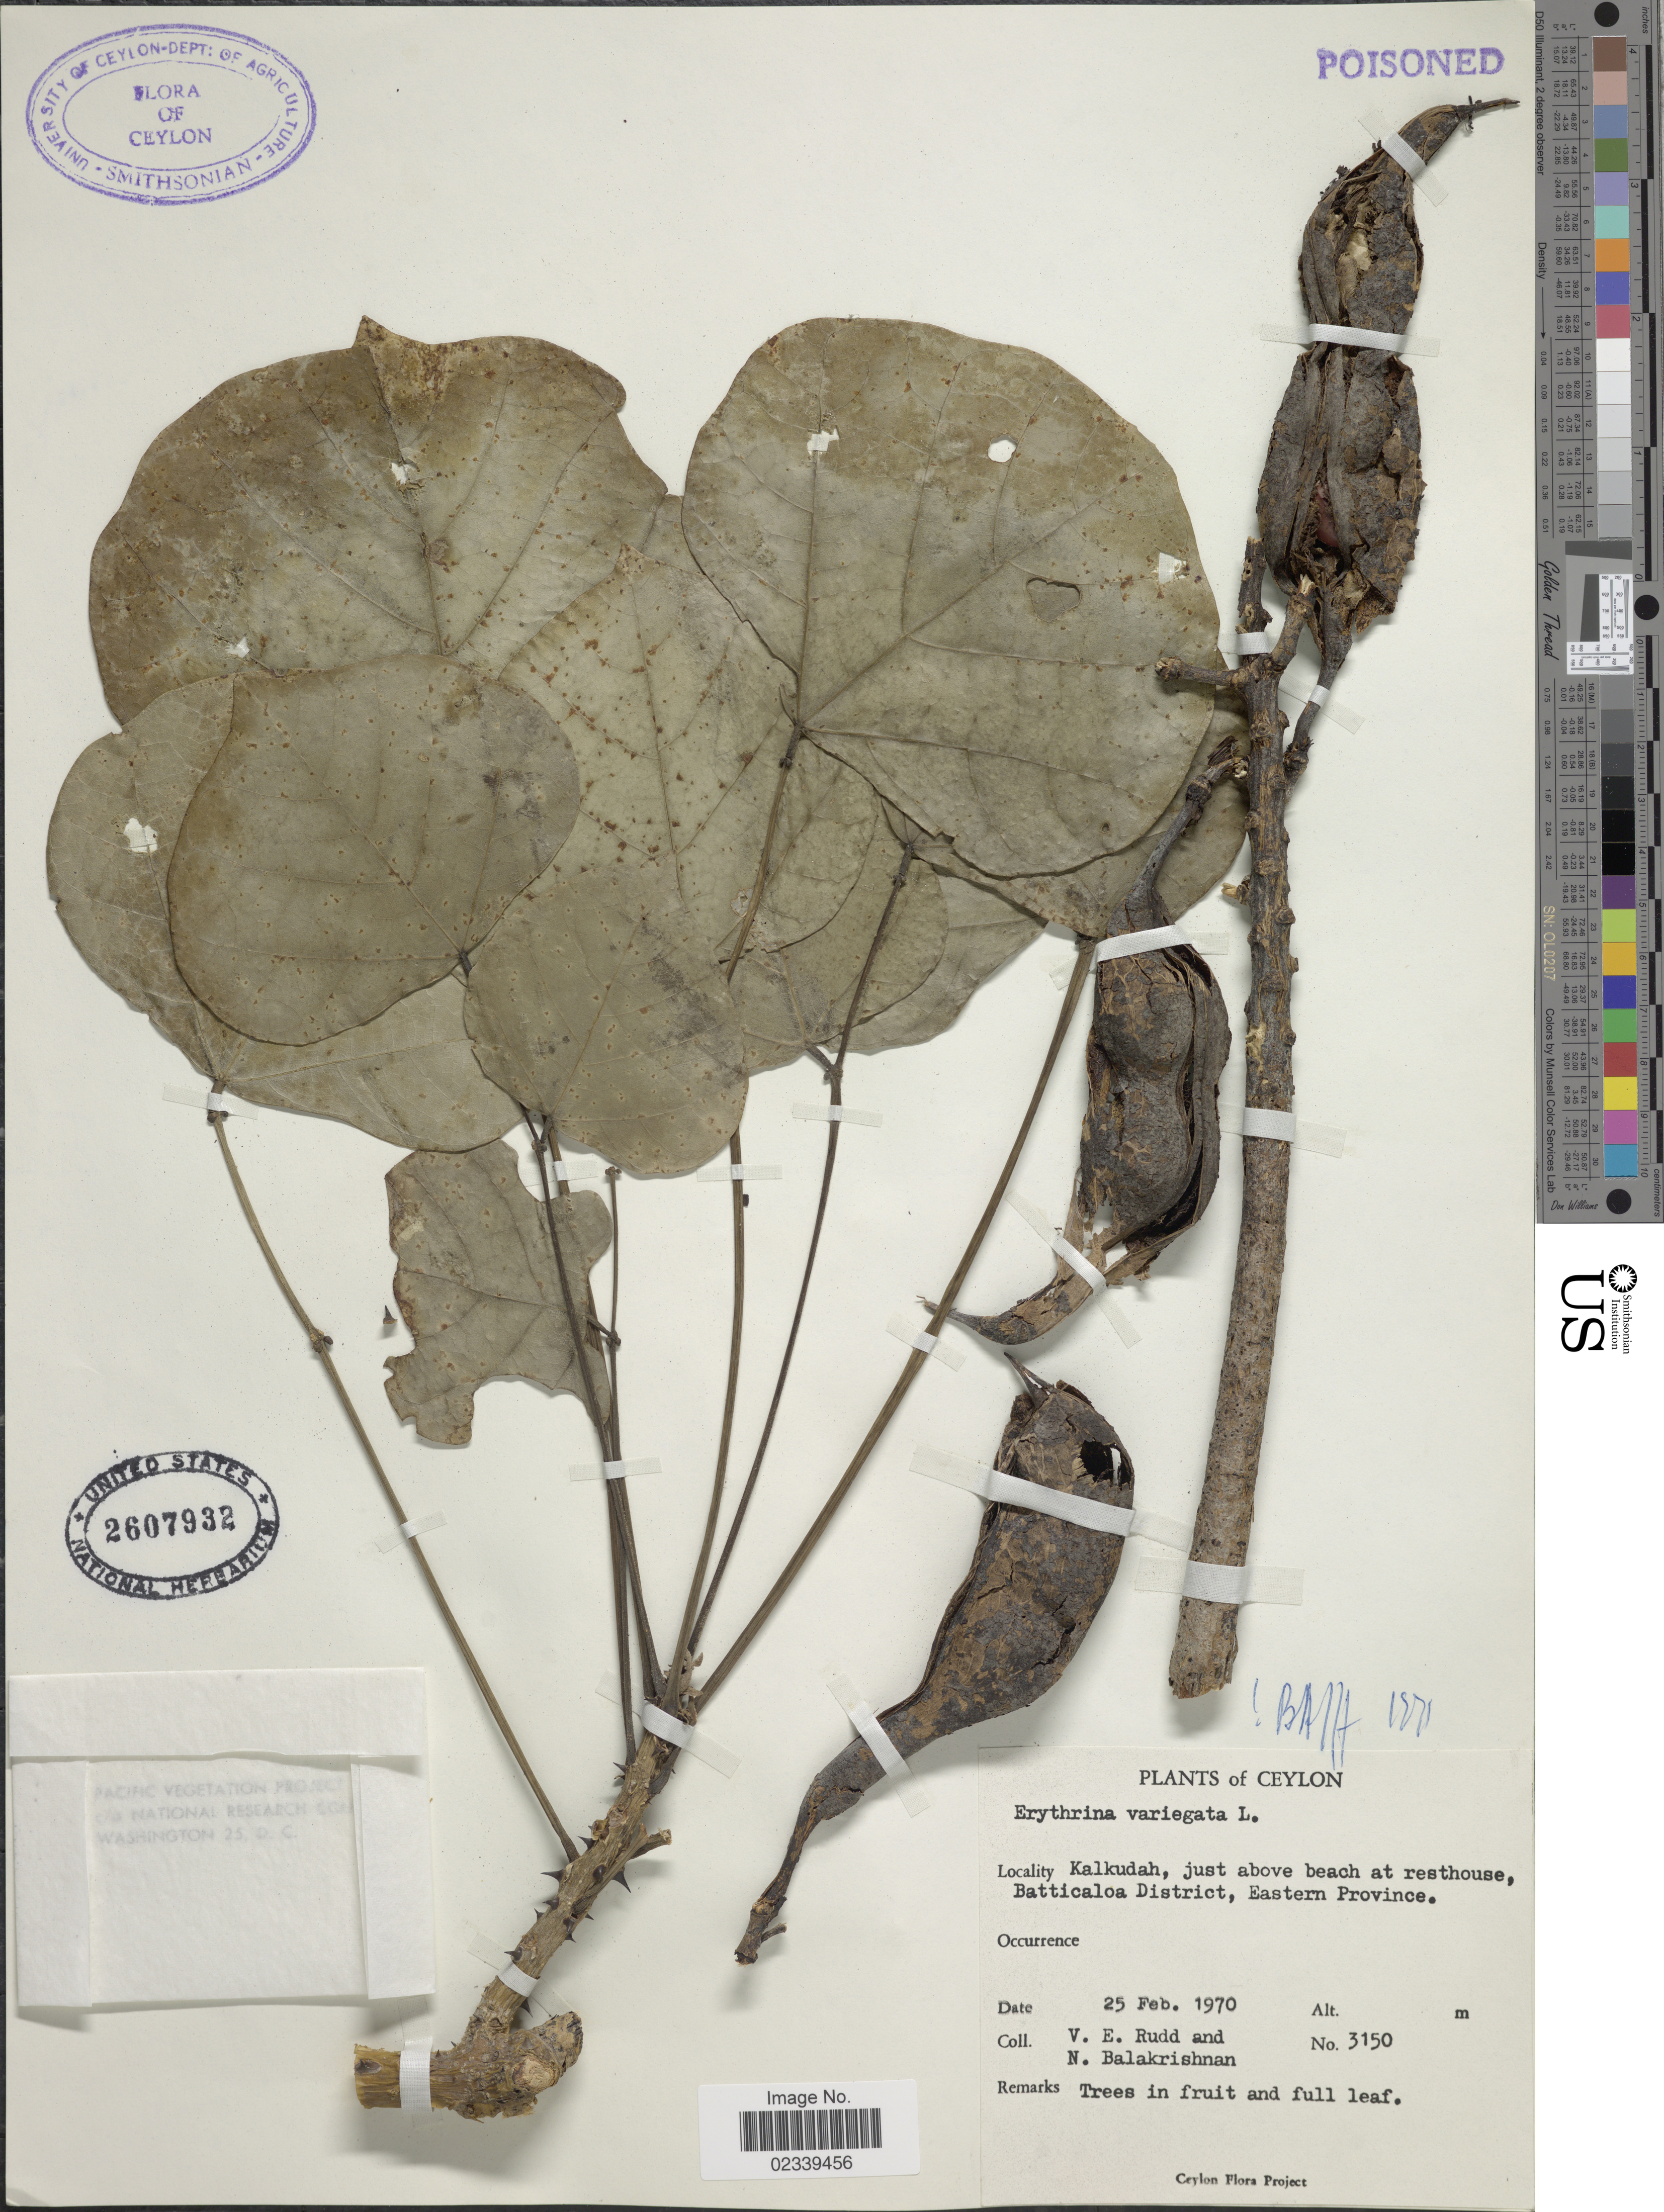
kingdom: Plantae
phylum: Tracheophyta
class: Magnoliopsida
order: Fabales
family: Fabaceae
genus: Erythrina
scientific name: Erythrina variegata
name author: L.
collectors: V. E. Rudd & N. Balakrishnan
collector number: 3150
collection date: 1970-02-25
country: Sri Lanka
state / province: Eastern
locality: Ceylon, Kalkudah, just above beach at resthouse, Batticaloa District.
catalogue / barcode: US 2607932